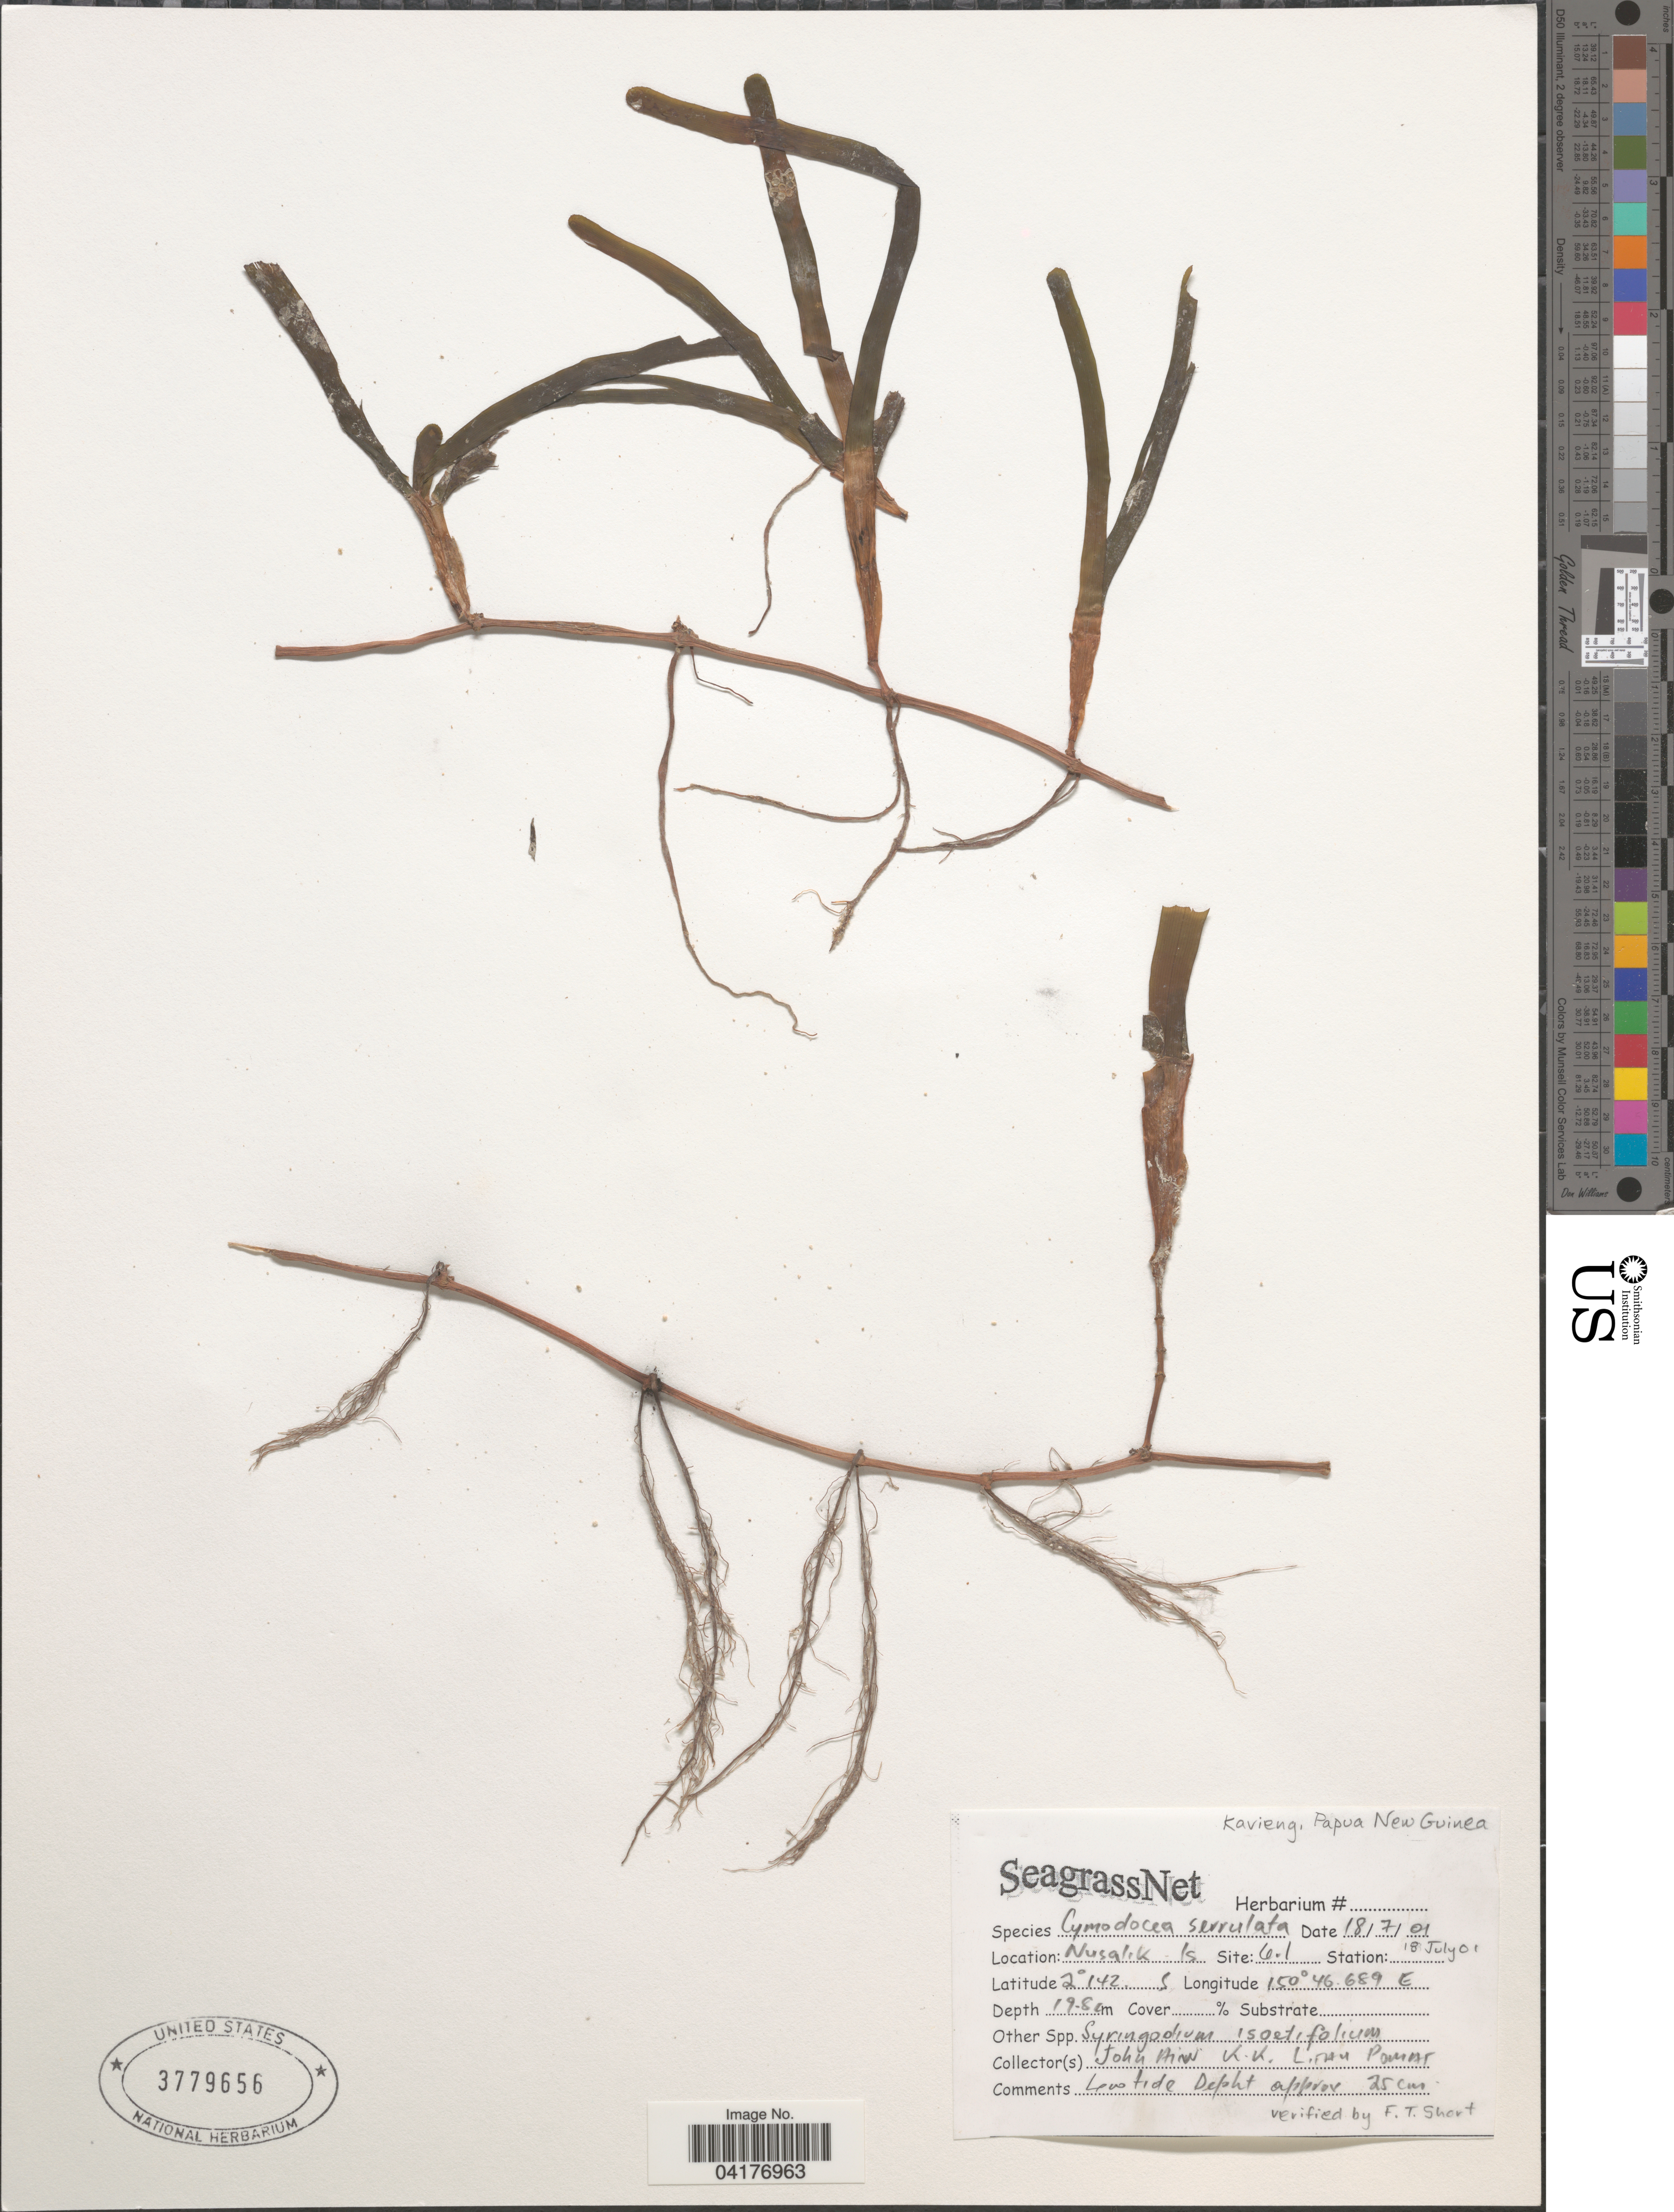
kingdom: Plantae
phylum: Tracheophyta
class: Liliopsida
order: Alismatales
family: Cymodoceaceae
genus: Cymodocea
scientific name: Cymodocea serrulata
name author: (R. Br.) Magnus & Ashers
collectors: J. Aini, K. K., Litau & Pomat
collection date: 2001-07-18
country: Papua New Guinea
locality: Kavieng, Nusalik Is. Site: 6.1.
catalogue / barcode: US 3779656